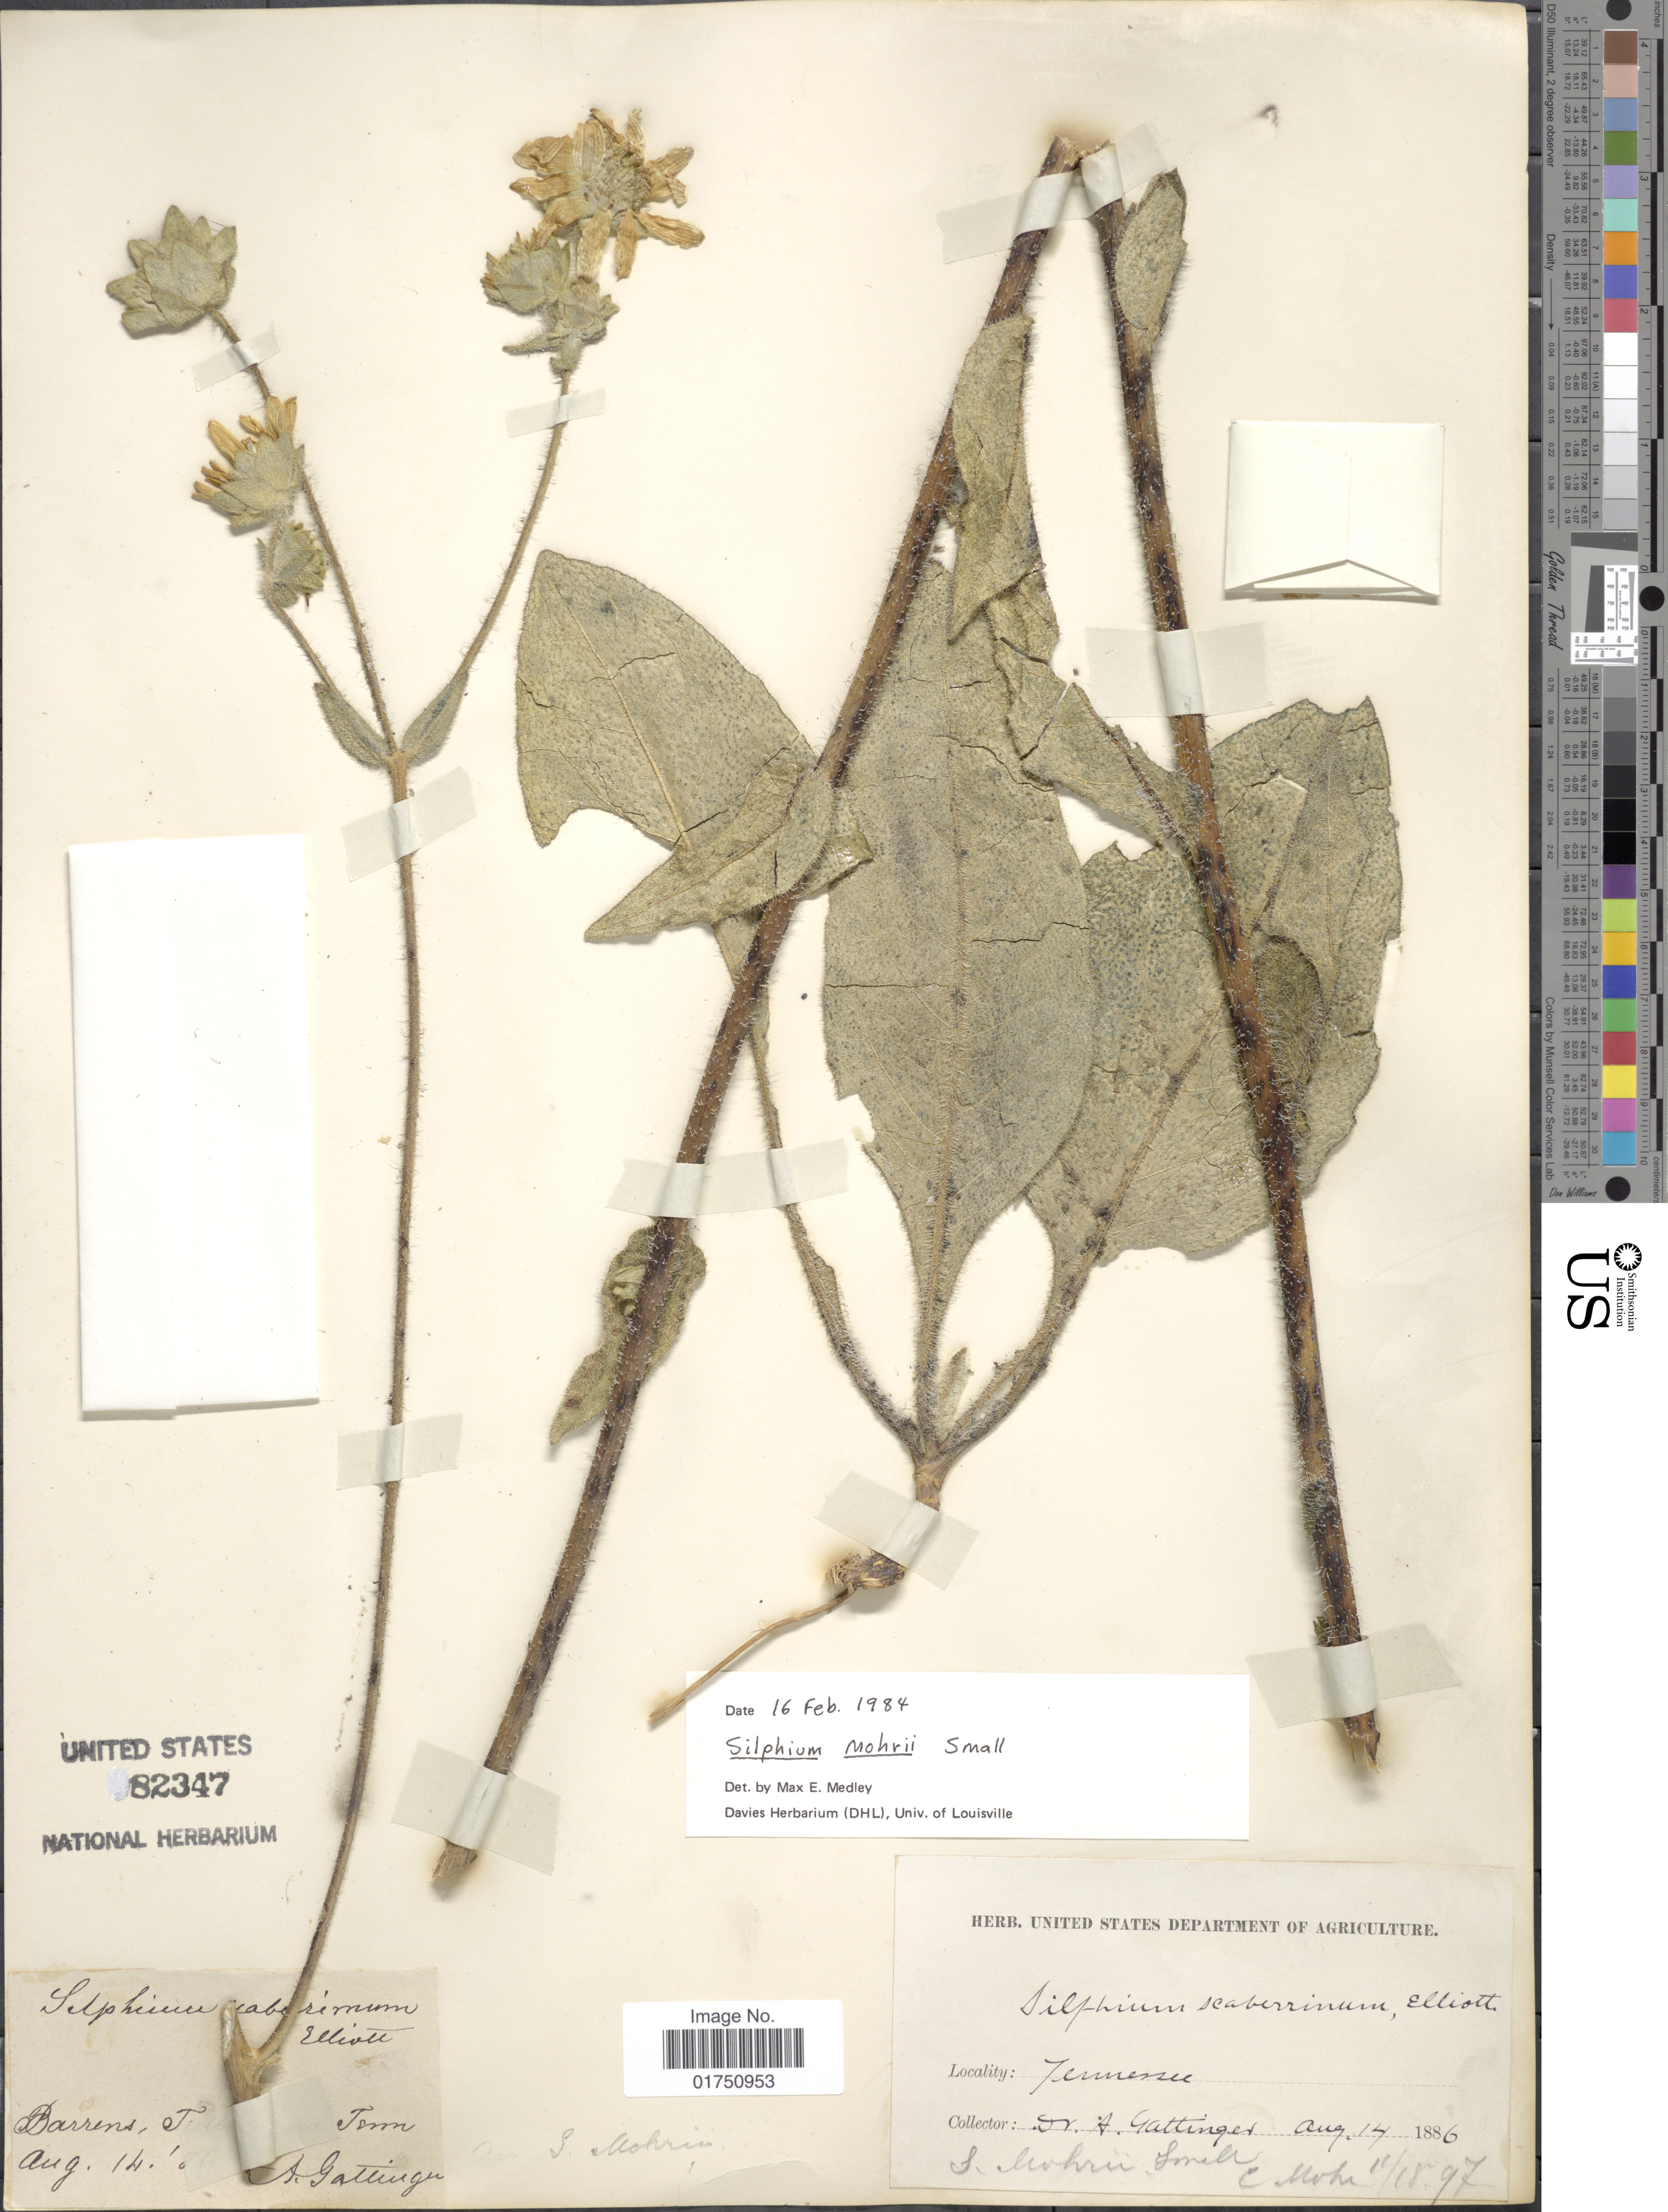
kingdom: Plantae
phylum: Tracheophyta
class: Magnoliopsida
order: Asterales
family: Asteraceae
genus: Silphium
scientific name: Silphium mohrii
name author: Small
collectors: A. Gattinger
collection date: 1886-08-14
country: United States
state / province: Tennessee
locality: Barrens, Tennessee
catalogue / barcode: US 82347